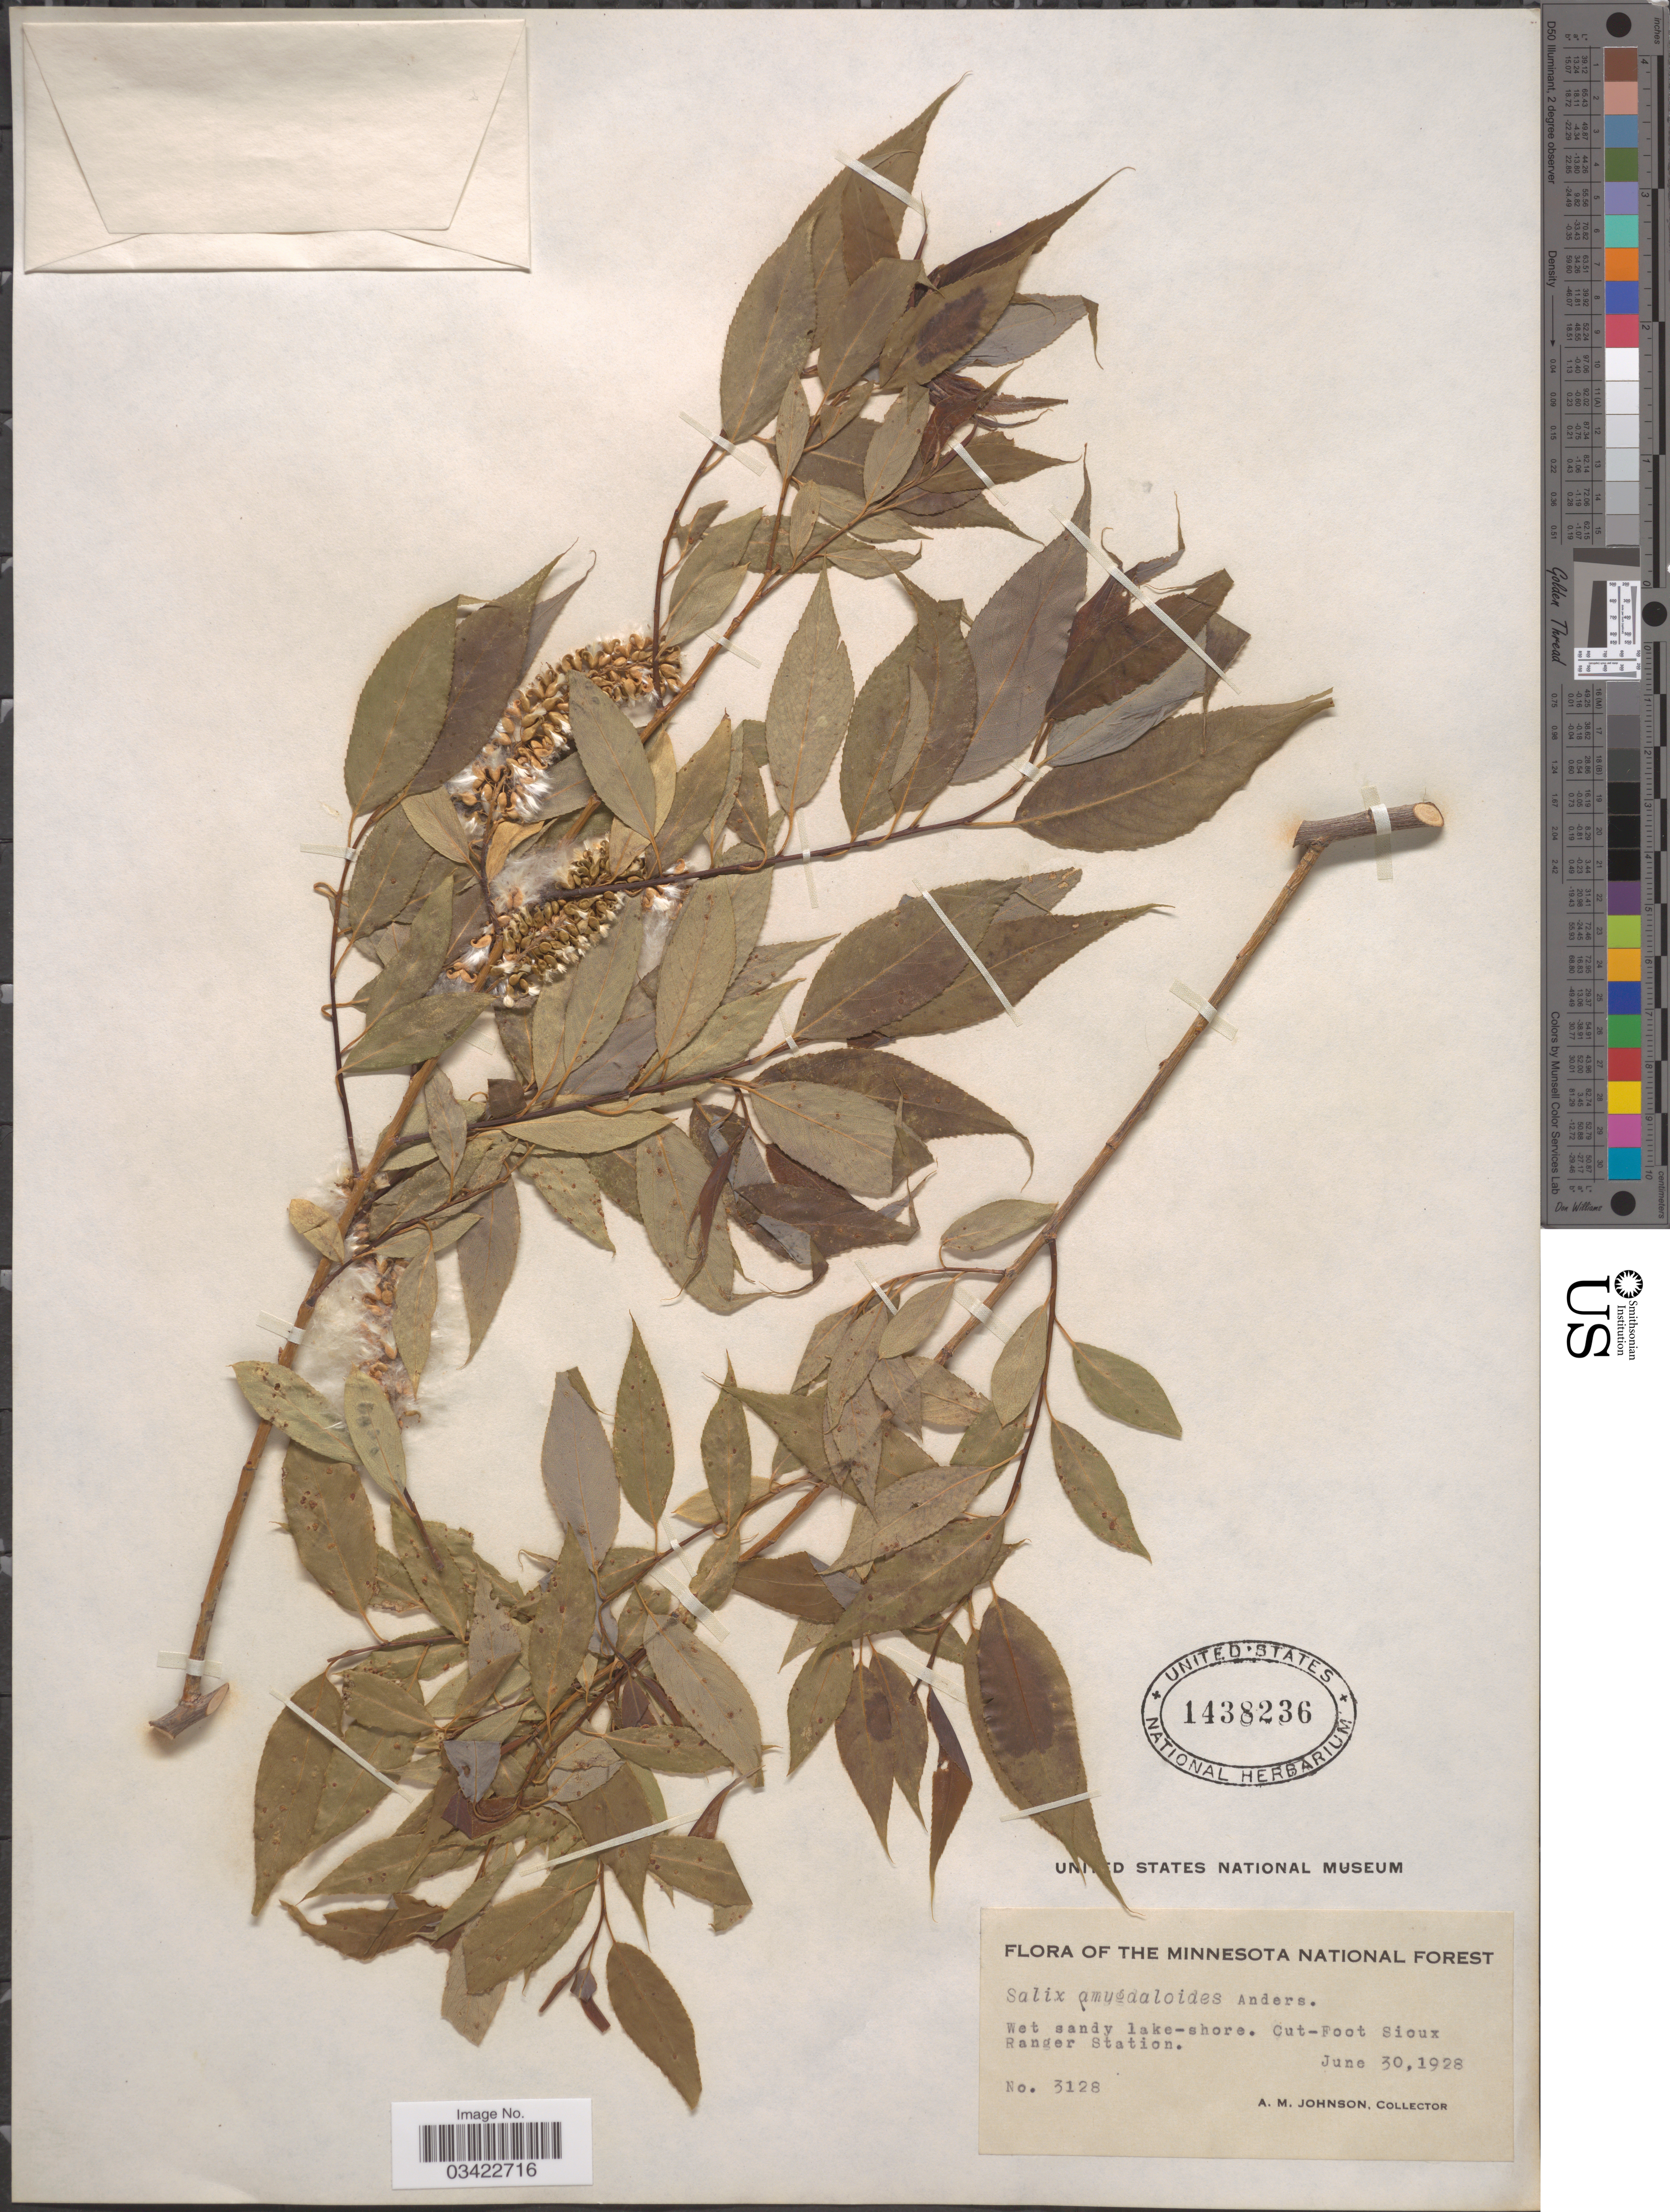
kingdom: Plantae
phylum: Tracheophyta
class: Magnoliopsida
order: Malpighiales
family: Salicaceae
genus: Salix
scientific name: Salix amygdaloides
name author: Andersson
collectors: A. M. Johnson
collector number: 3128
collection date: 1928-06-30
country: United States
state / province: Minnesota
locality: Minnesota National Forest. Cut-foot Sioux Ranger Station.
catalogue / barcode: US 1438236